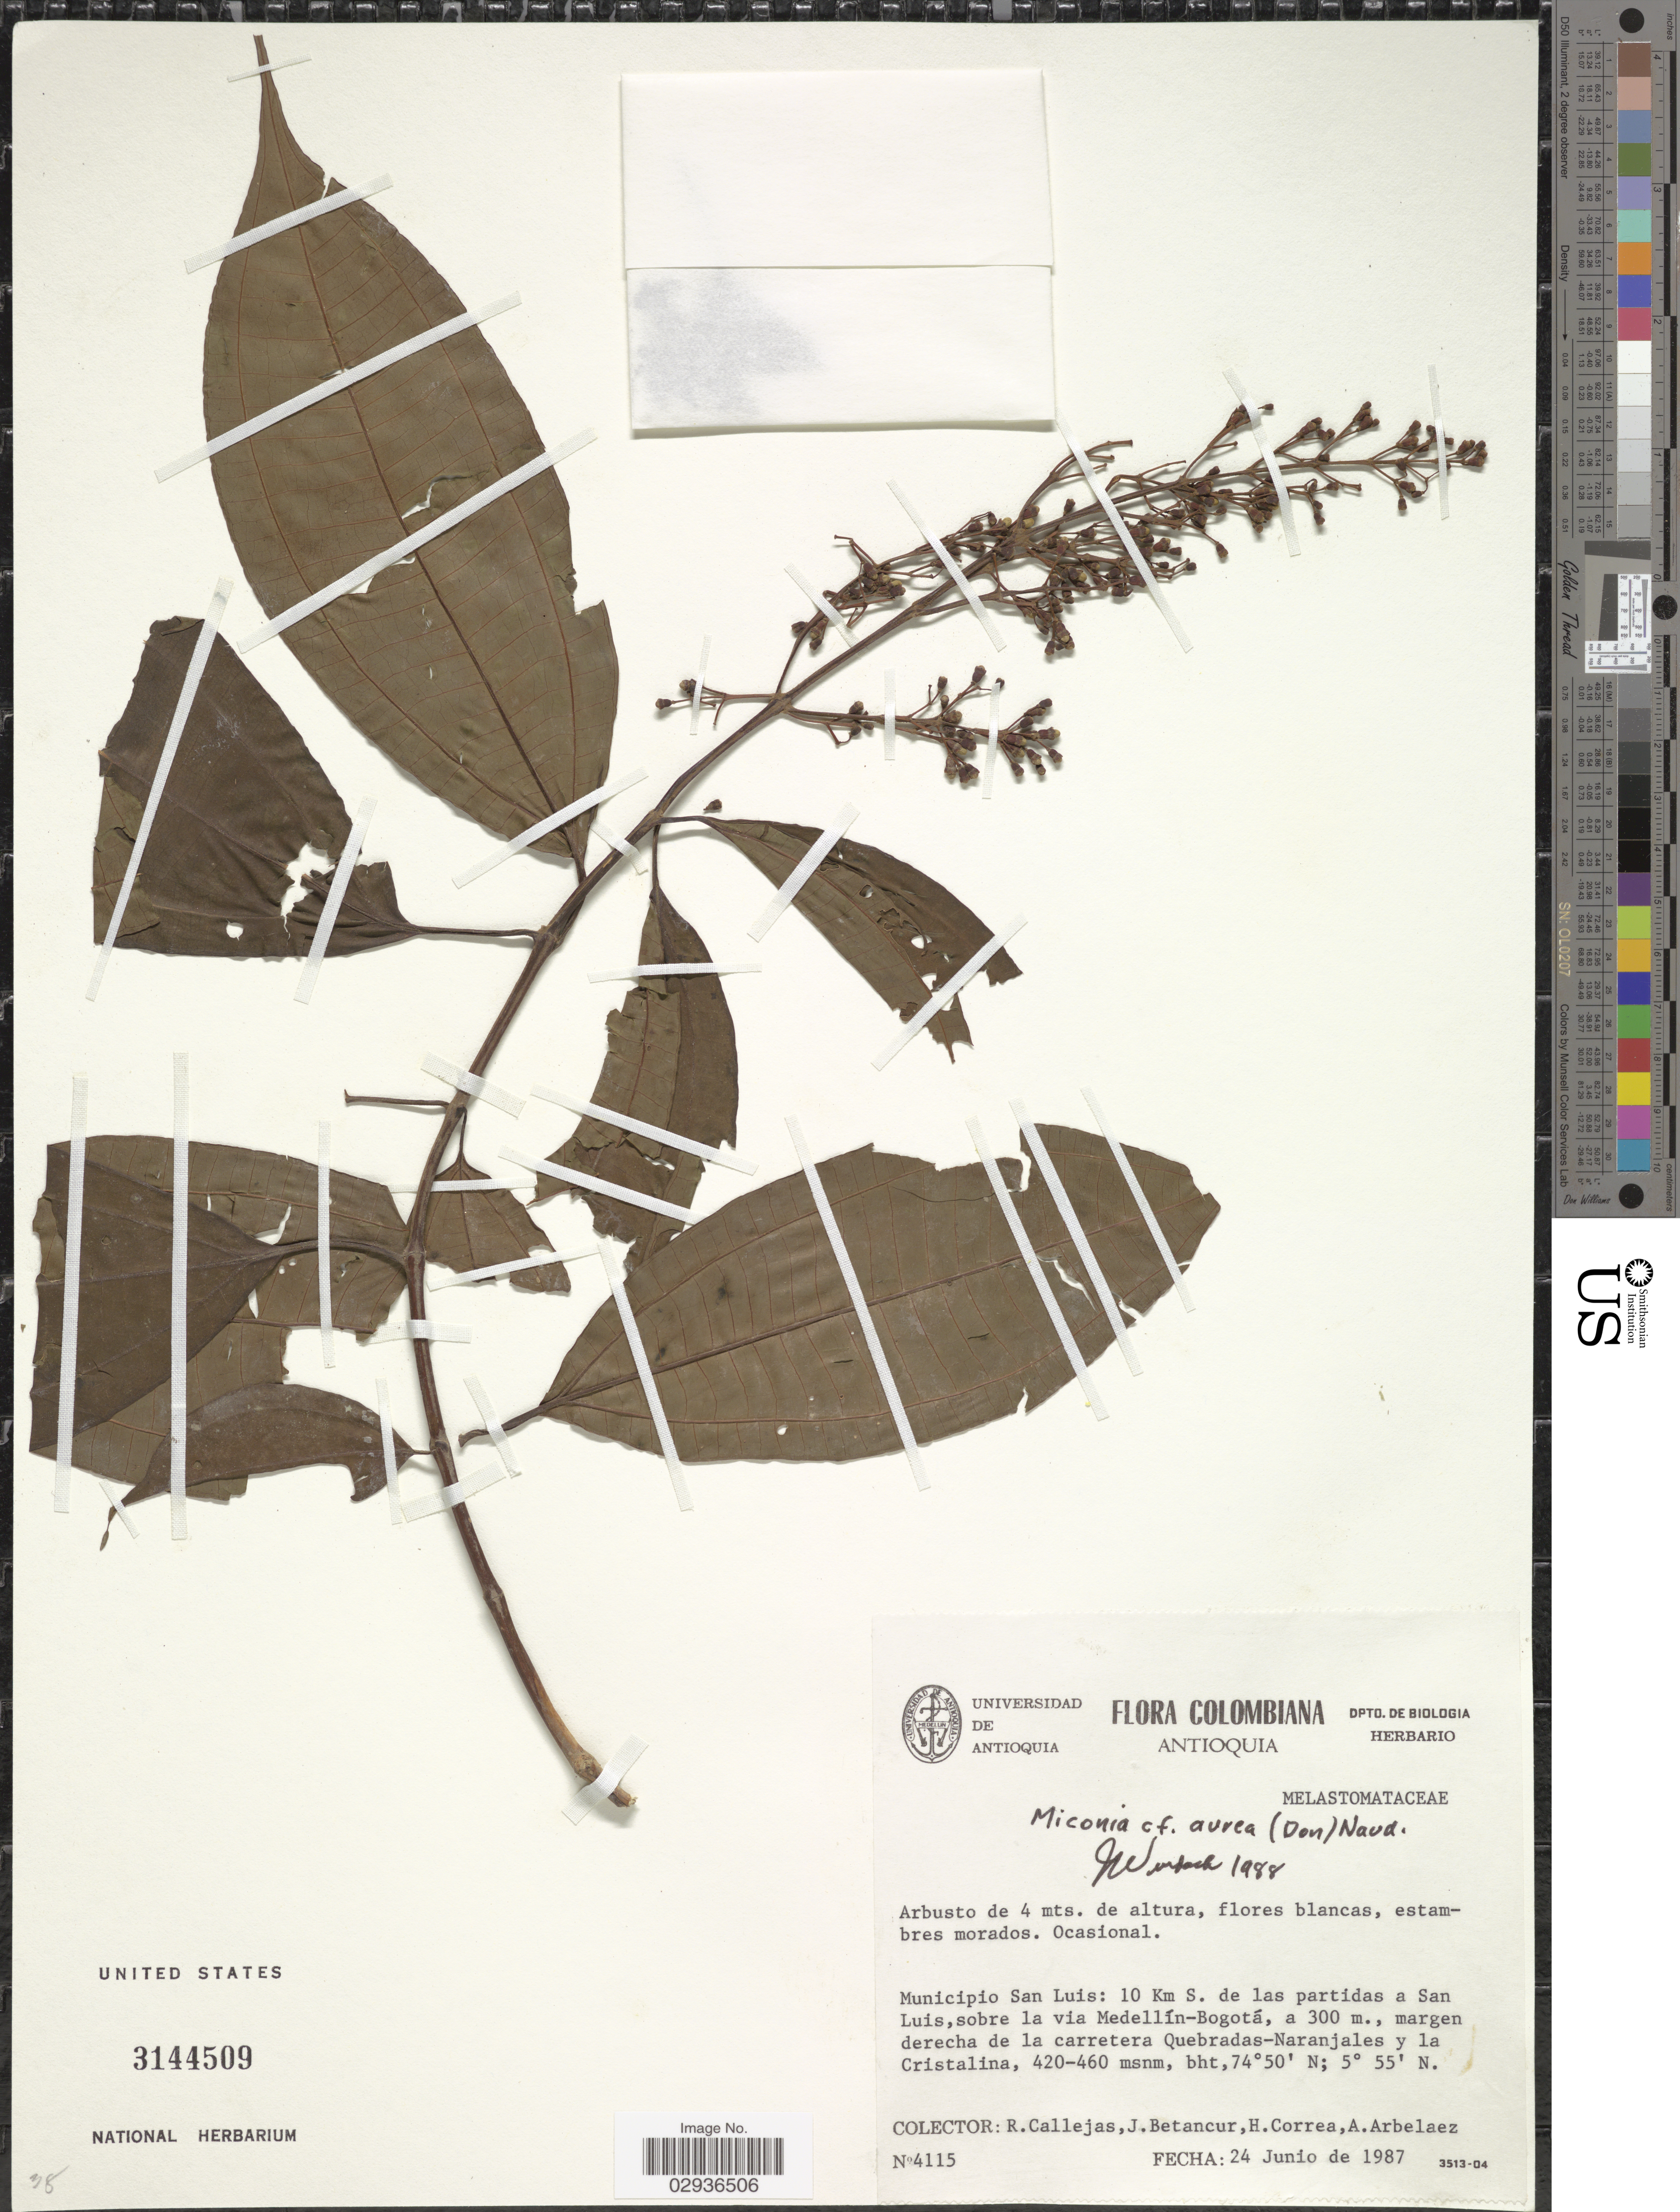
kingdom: Plantae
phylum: Tracheophyta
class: Magnoliopsida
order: Myrtales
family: Melastomataceae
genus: Miconia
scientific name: Miconia aurea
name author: (D. Don) Naudin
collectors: R. Callejas, J. Betancur, H. Correa & A. Arbelaez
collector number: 4115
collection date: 1987-06-24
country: Colombia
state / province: Antioquia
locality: Municipio San Luis: 10 Km S. de las partidas a San Luis, sobre la via Medellín-Bogotá, a 300 m., margen derecha de la carretera Quebradas-Naranjales y la Cristalina.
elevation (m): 420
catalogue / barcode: US 3144509